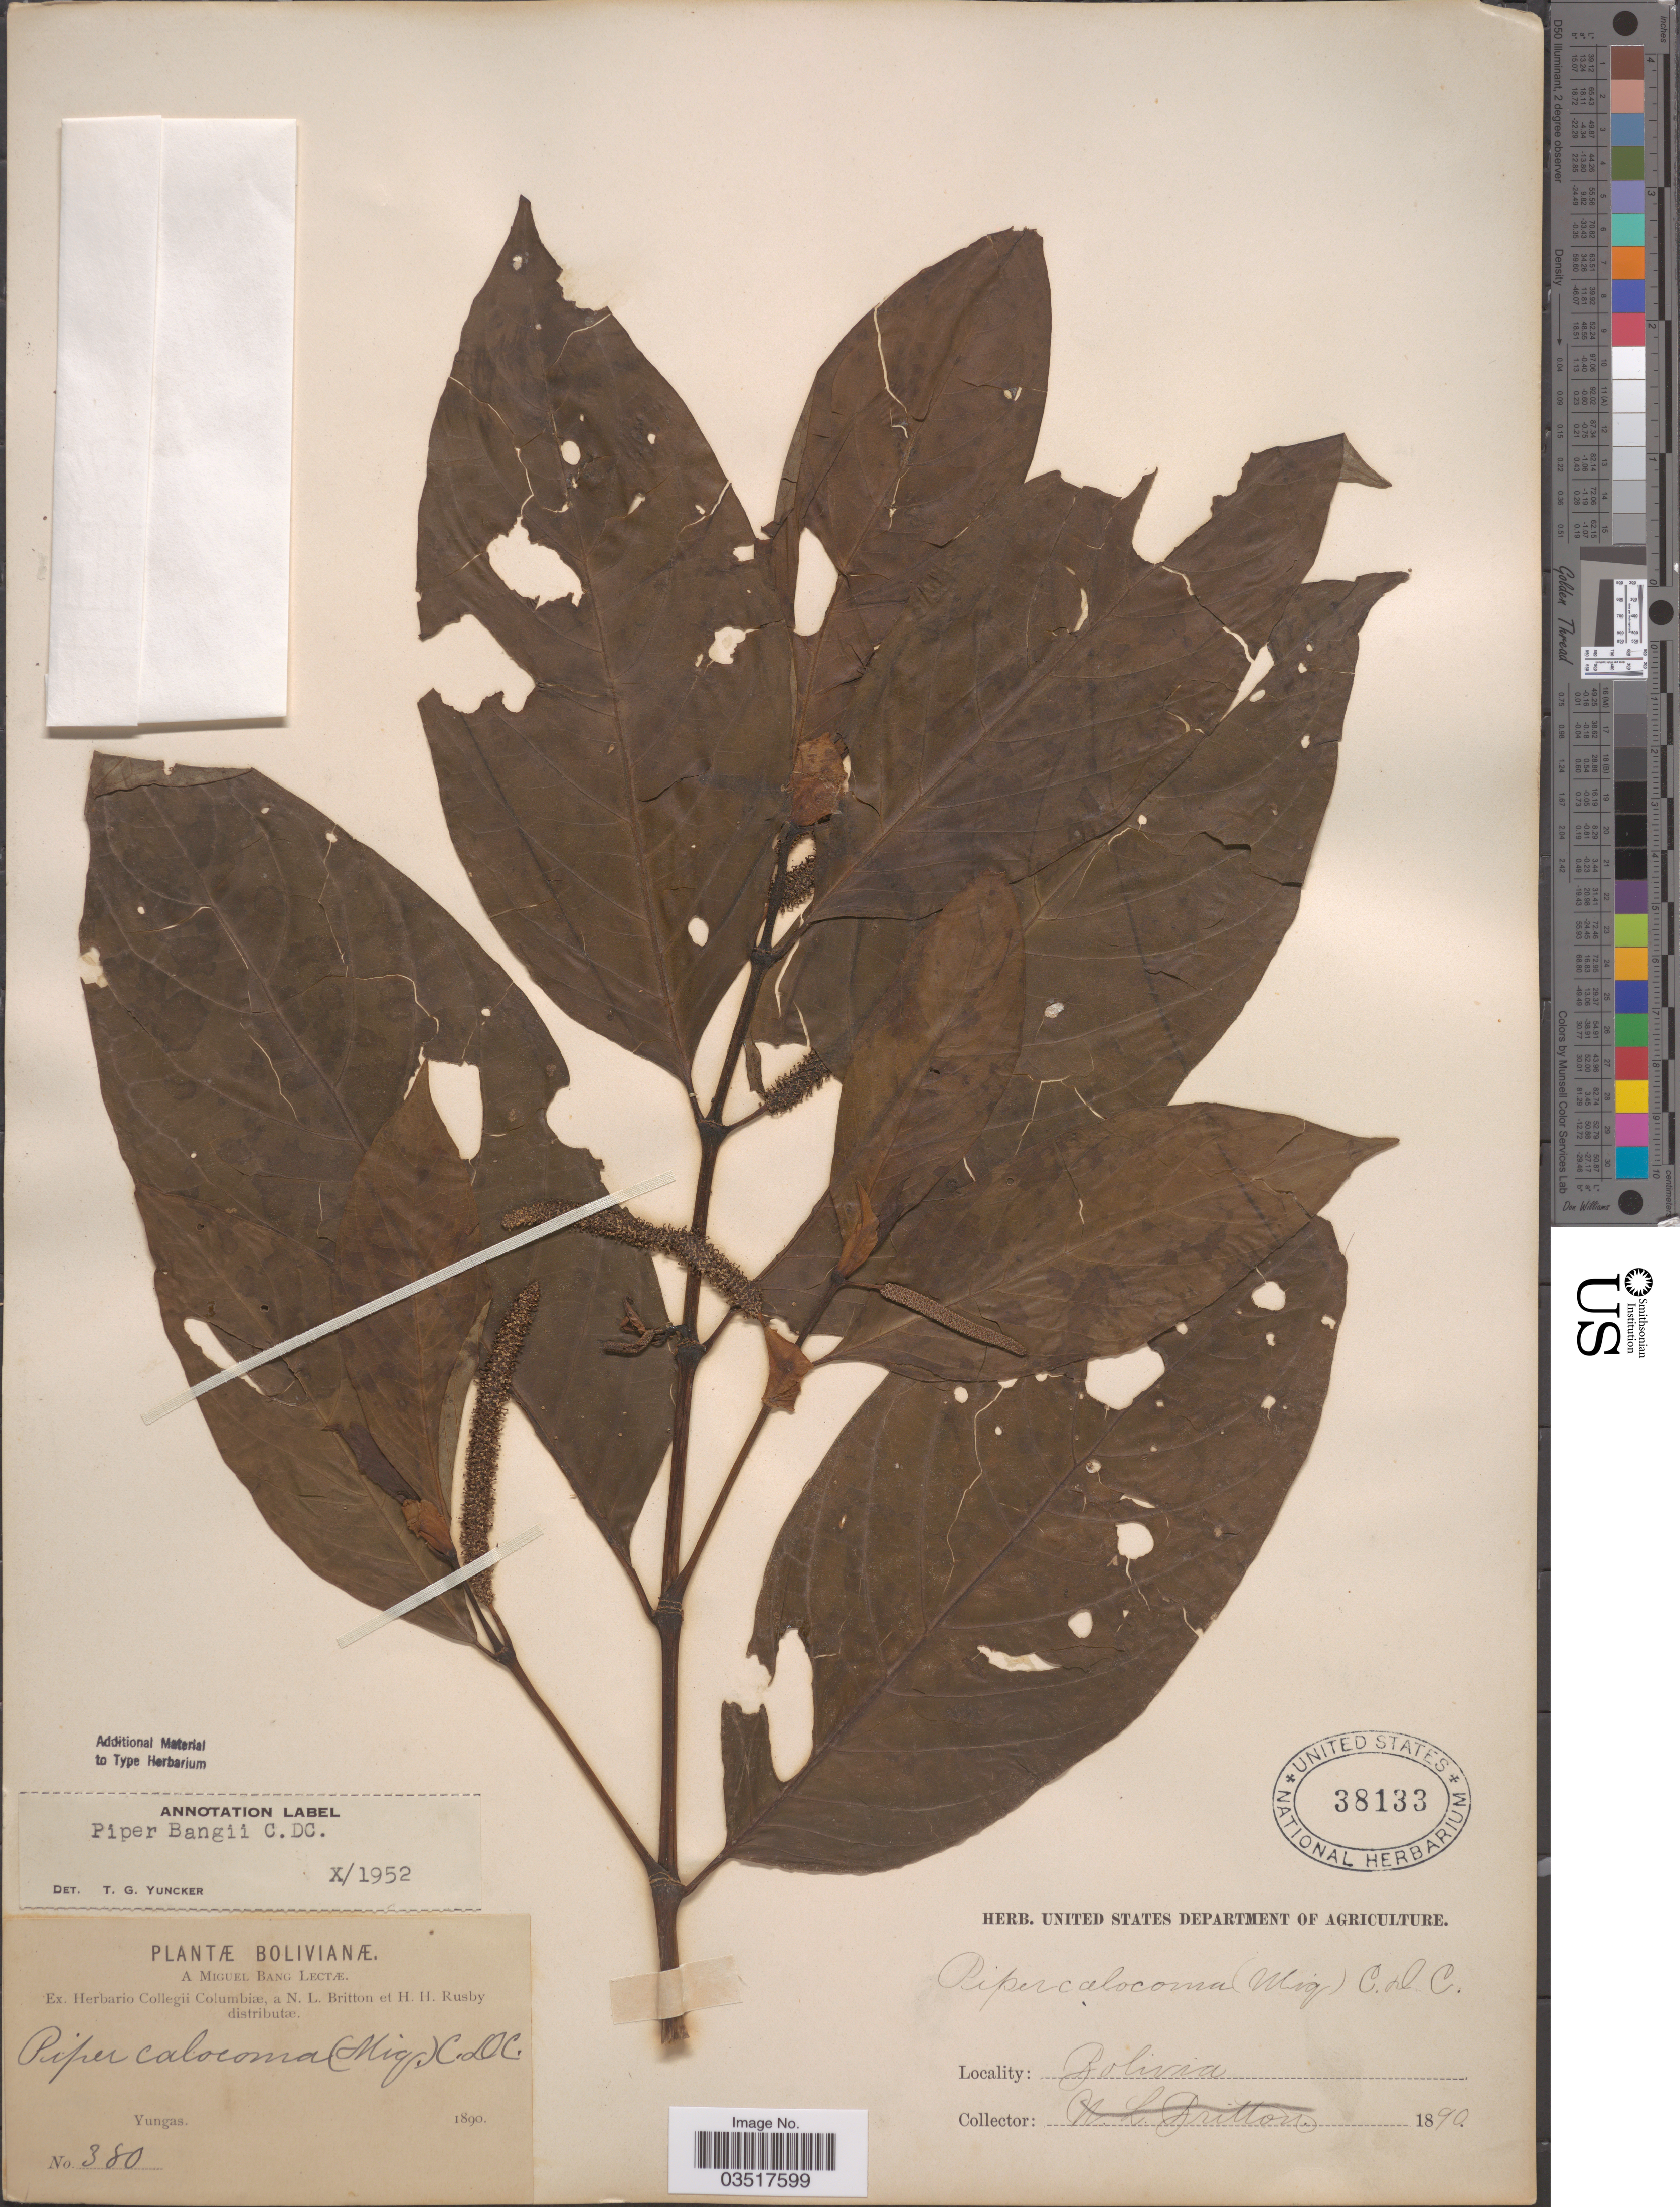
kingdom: Plantae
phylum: Tracheophyta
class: Magnoliopsida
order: Piperales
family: Piperaceae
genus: Piper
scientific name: Piper bangii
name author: C. DC.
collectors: M. Bang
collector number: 380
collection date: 1890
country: Bolivia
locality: Yungas.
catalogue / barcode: US 38133